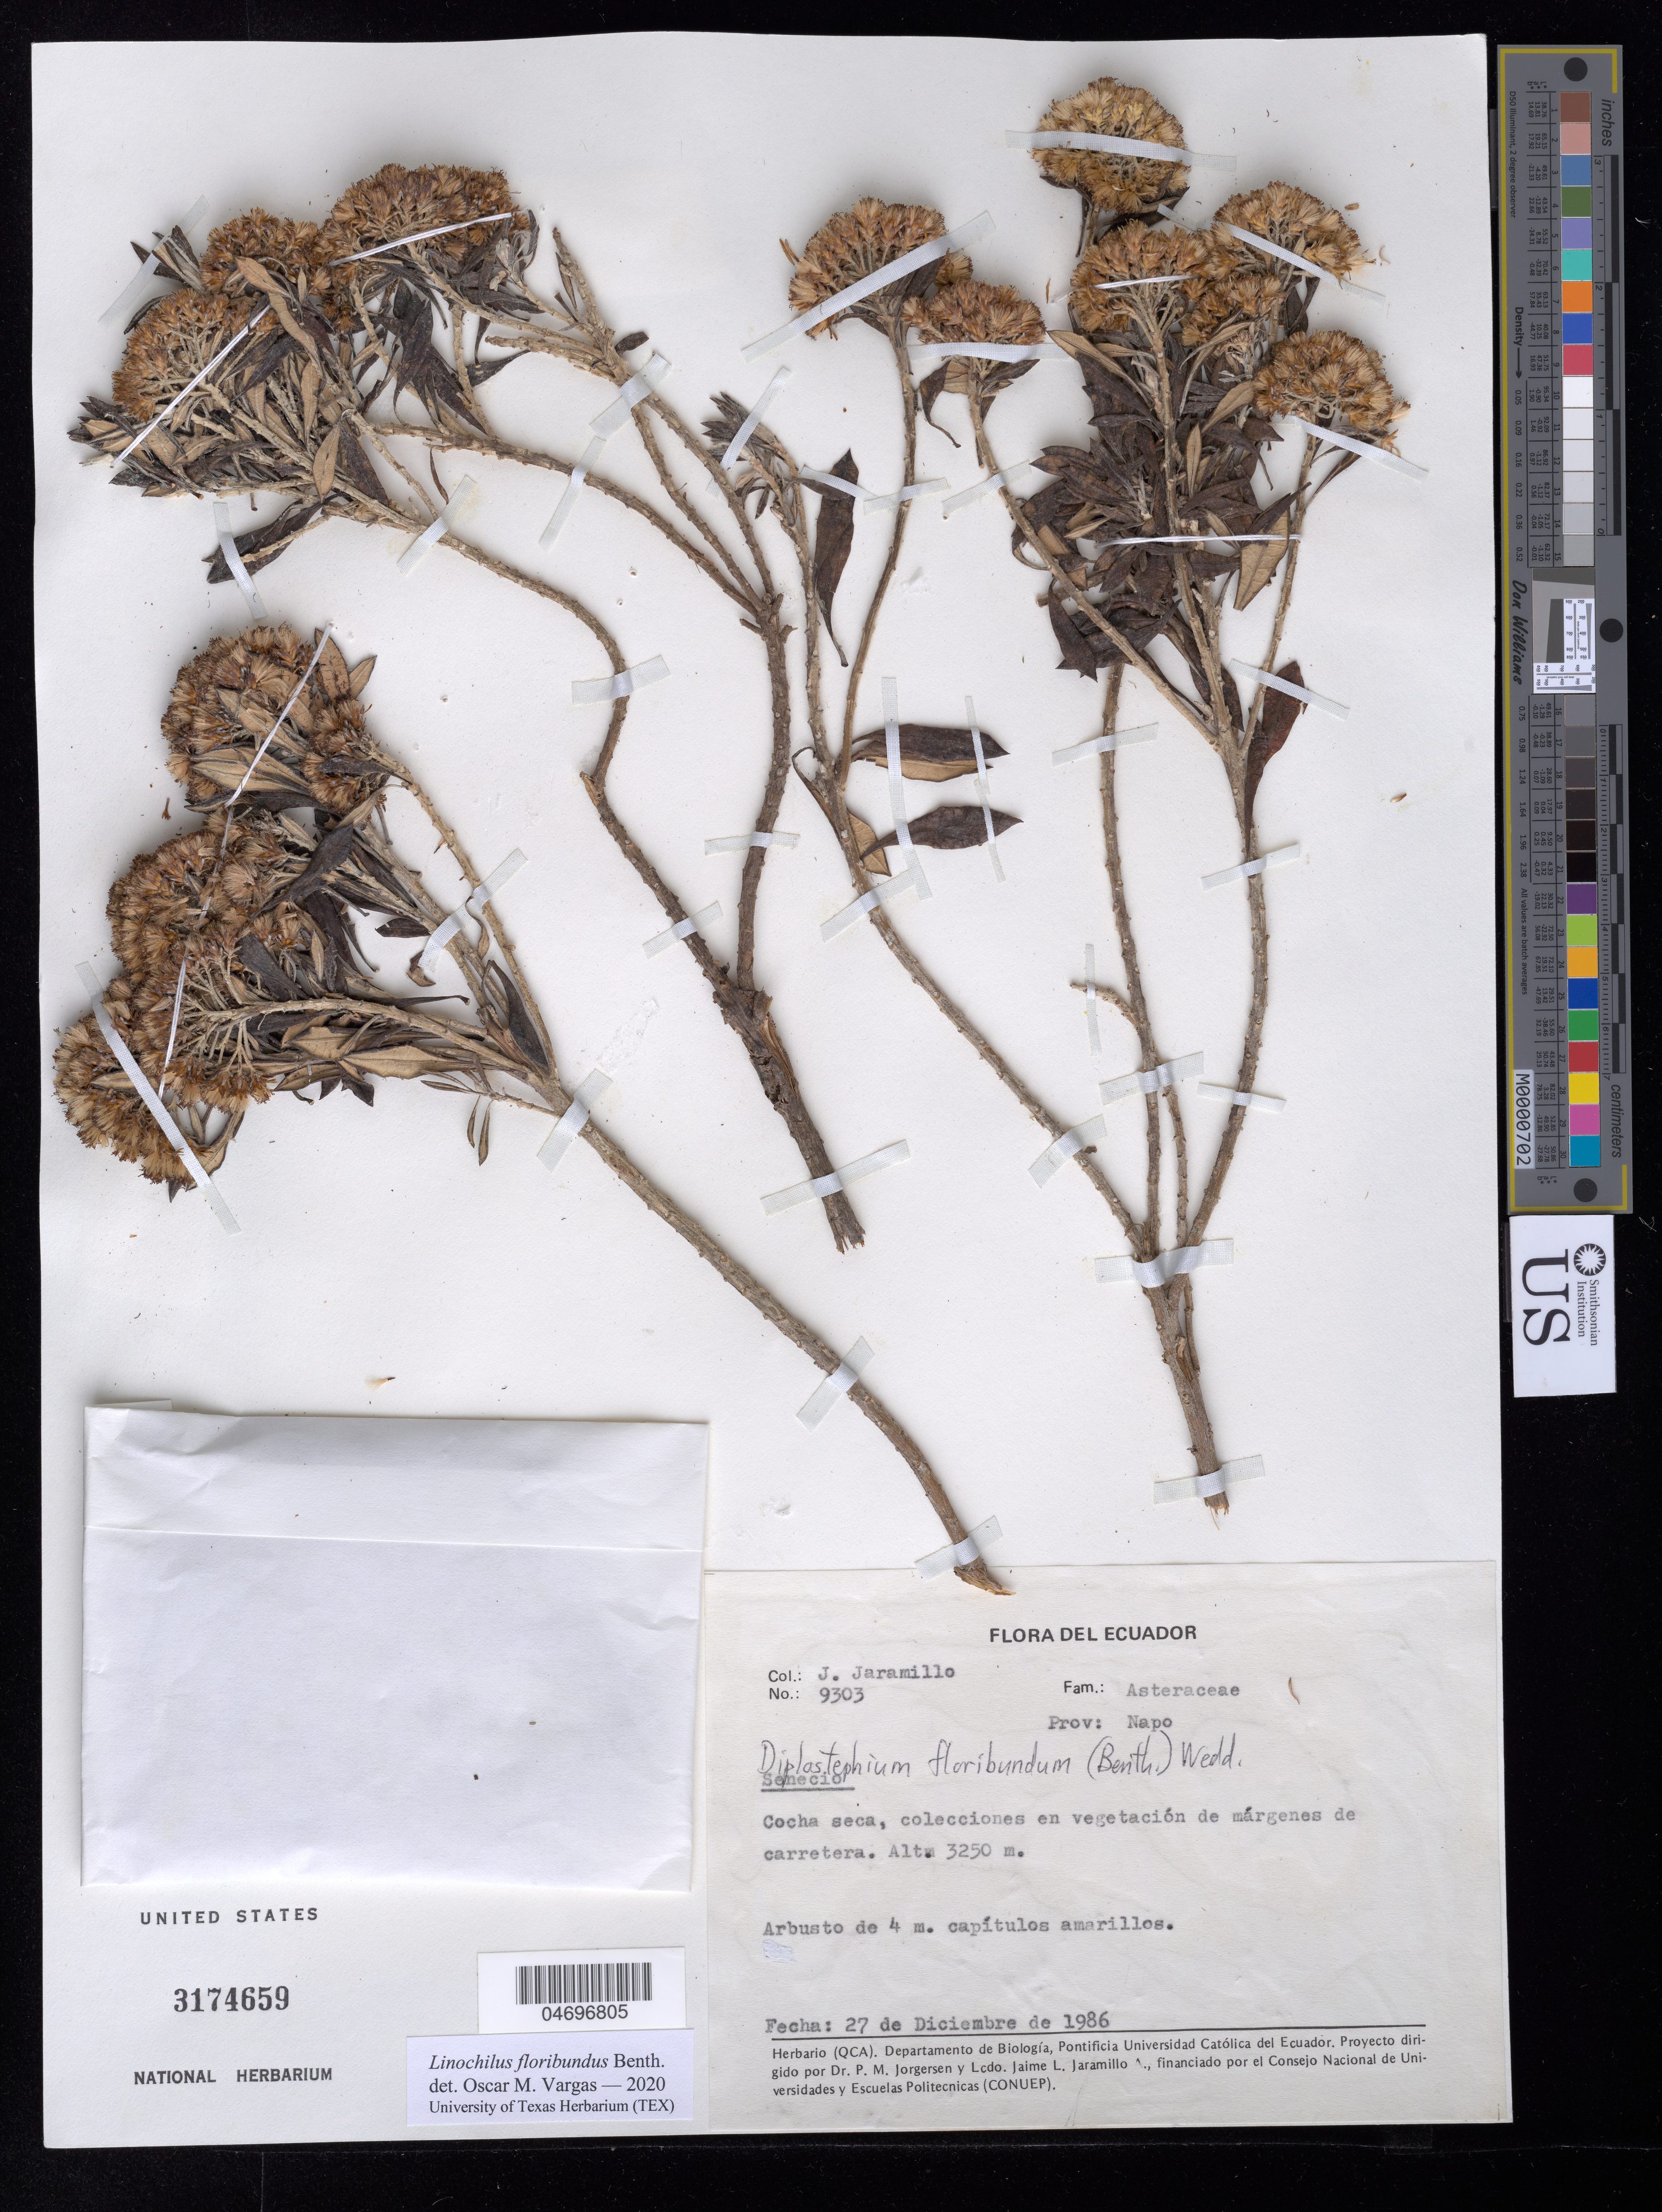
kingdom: Plantae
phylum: Tracheophyta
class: Magnoliopsida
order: Asterales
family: Asteraceae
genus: Linochilus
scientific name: Linochilus floribundus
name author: Benth.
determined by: Vargas, Oscar M.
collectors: J. Jaramillo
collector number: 9303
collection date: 1986-12-27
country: Ecuador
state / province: Napo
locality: Cocha seca, colecciones en vegetación de márgenes de carretero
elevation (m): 3250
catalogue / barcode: US 3174659